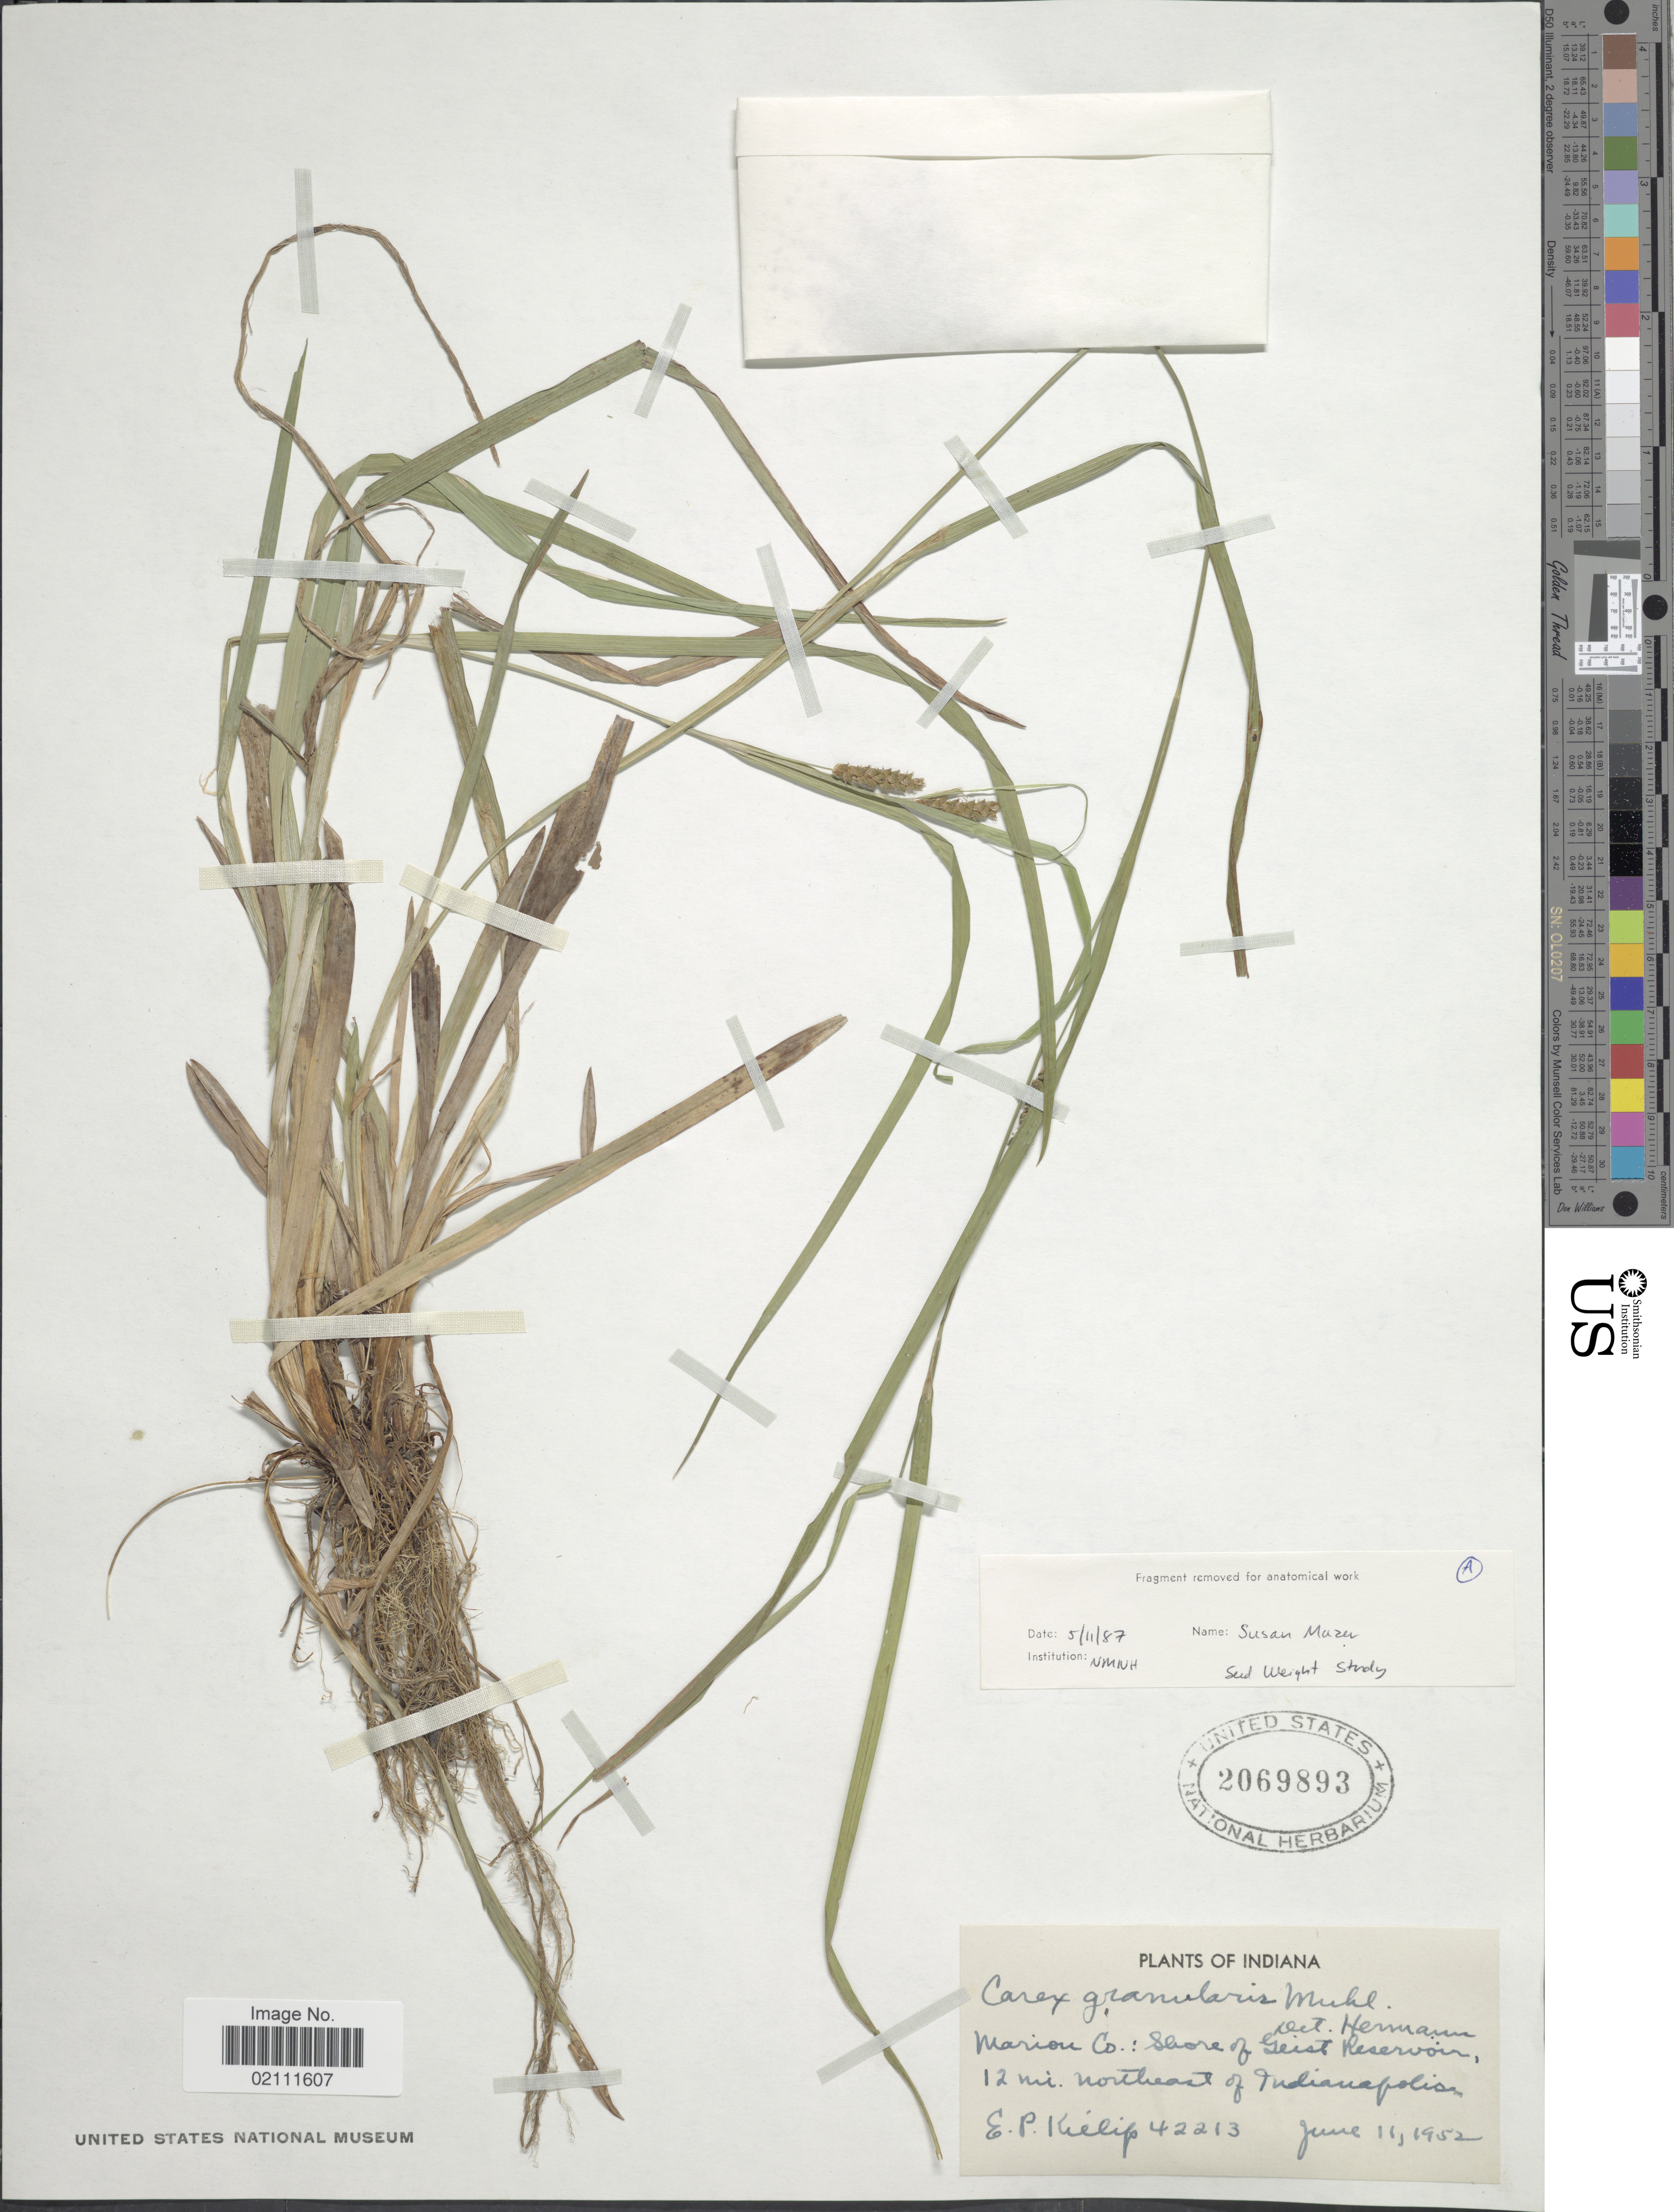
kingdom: Plantae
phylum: Tracheophyta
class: Liliopsida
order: Poales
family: Cyperaceae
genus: Carex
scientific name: Carex granularis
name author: Muhl. ex Willd.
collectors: E. P. Killip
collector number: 42213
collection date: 1952-06-11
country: United States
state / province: Indiana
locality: Marion Co.: shore of Geist Reservoir, 12 mi. northeast of Indianapolis.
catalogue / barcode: US 2069893